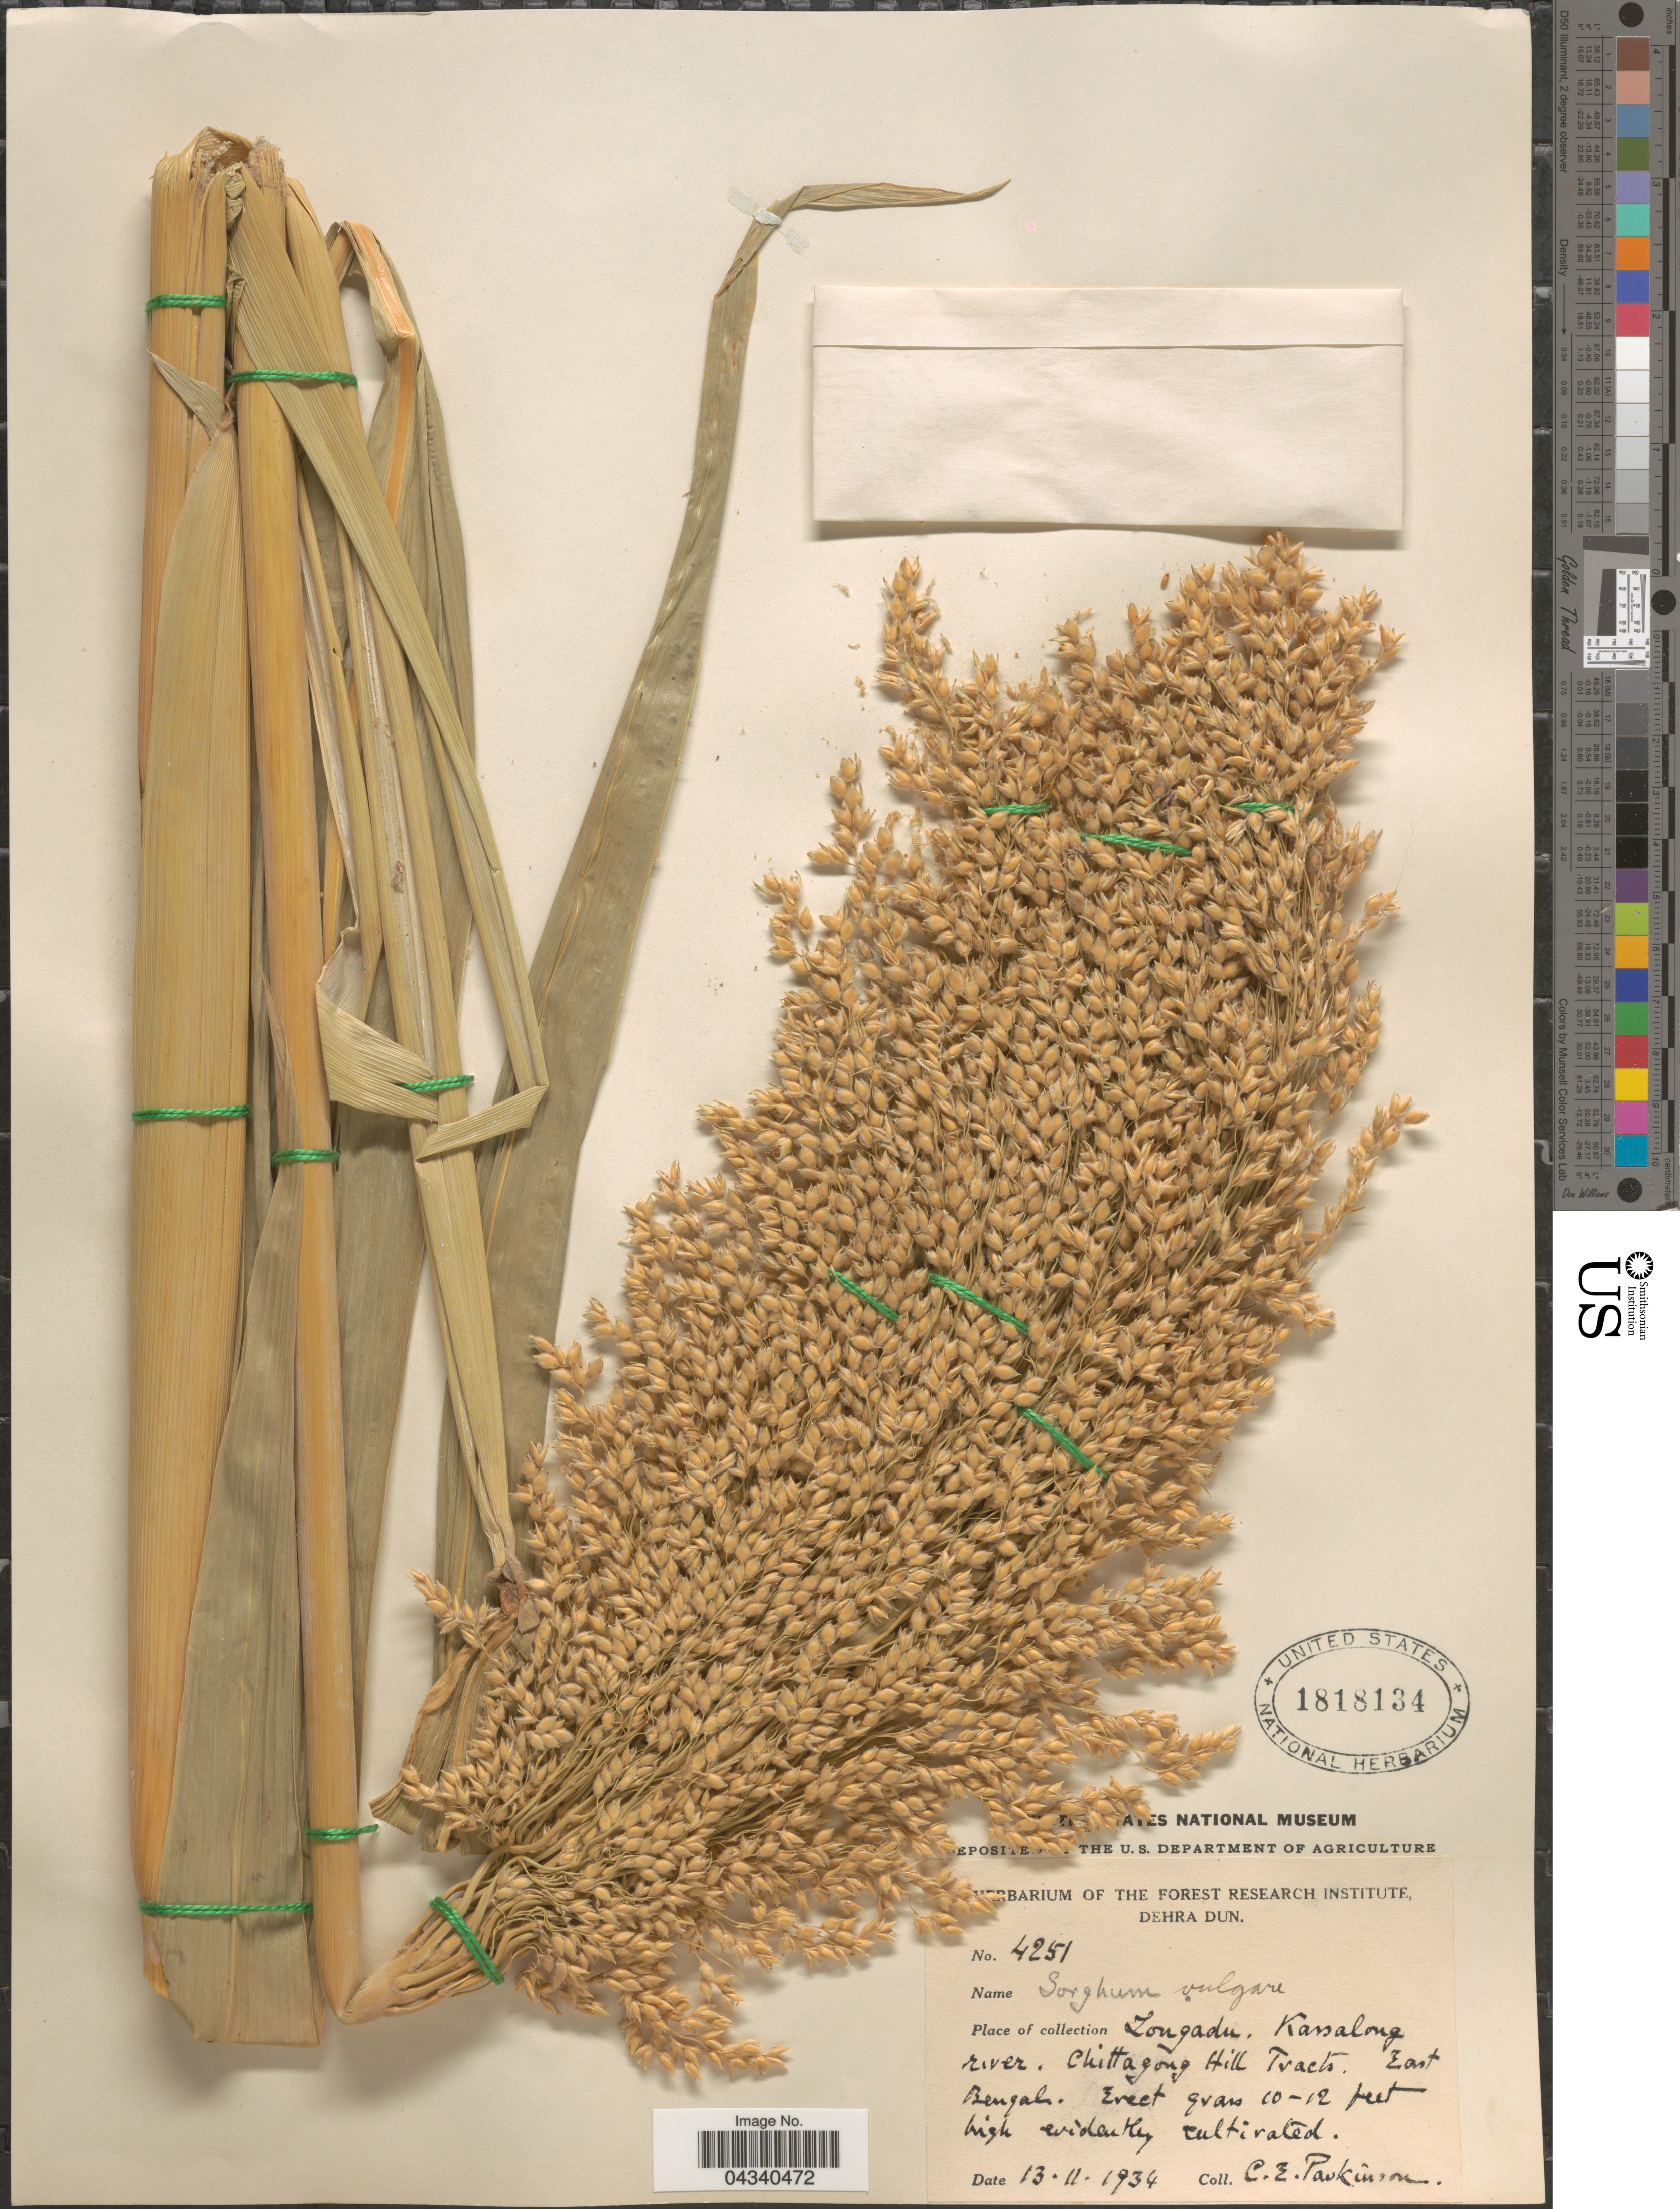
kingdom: Plantae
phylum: Tracheophyta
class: Liliopsida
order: Poales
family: Poaceae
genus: Sorghum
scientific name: Sorghum bicolor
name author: (L.) Moench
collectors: C. E. Parkinson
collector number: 4251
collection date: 1934-11-13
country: Bangladesh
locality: Longadu. Kassalong river. Chittagong Hill Tracts. East Bengal.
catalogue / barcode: US 1818134